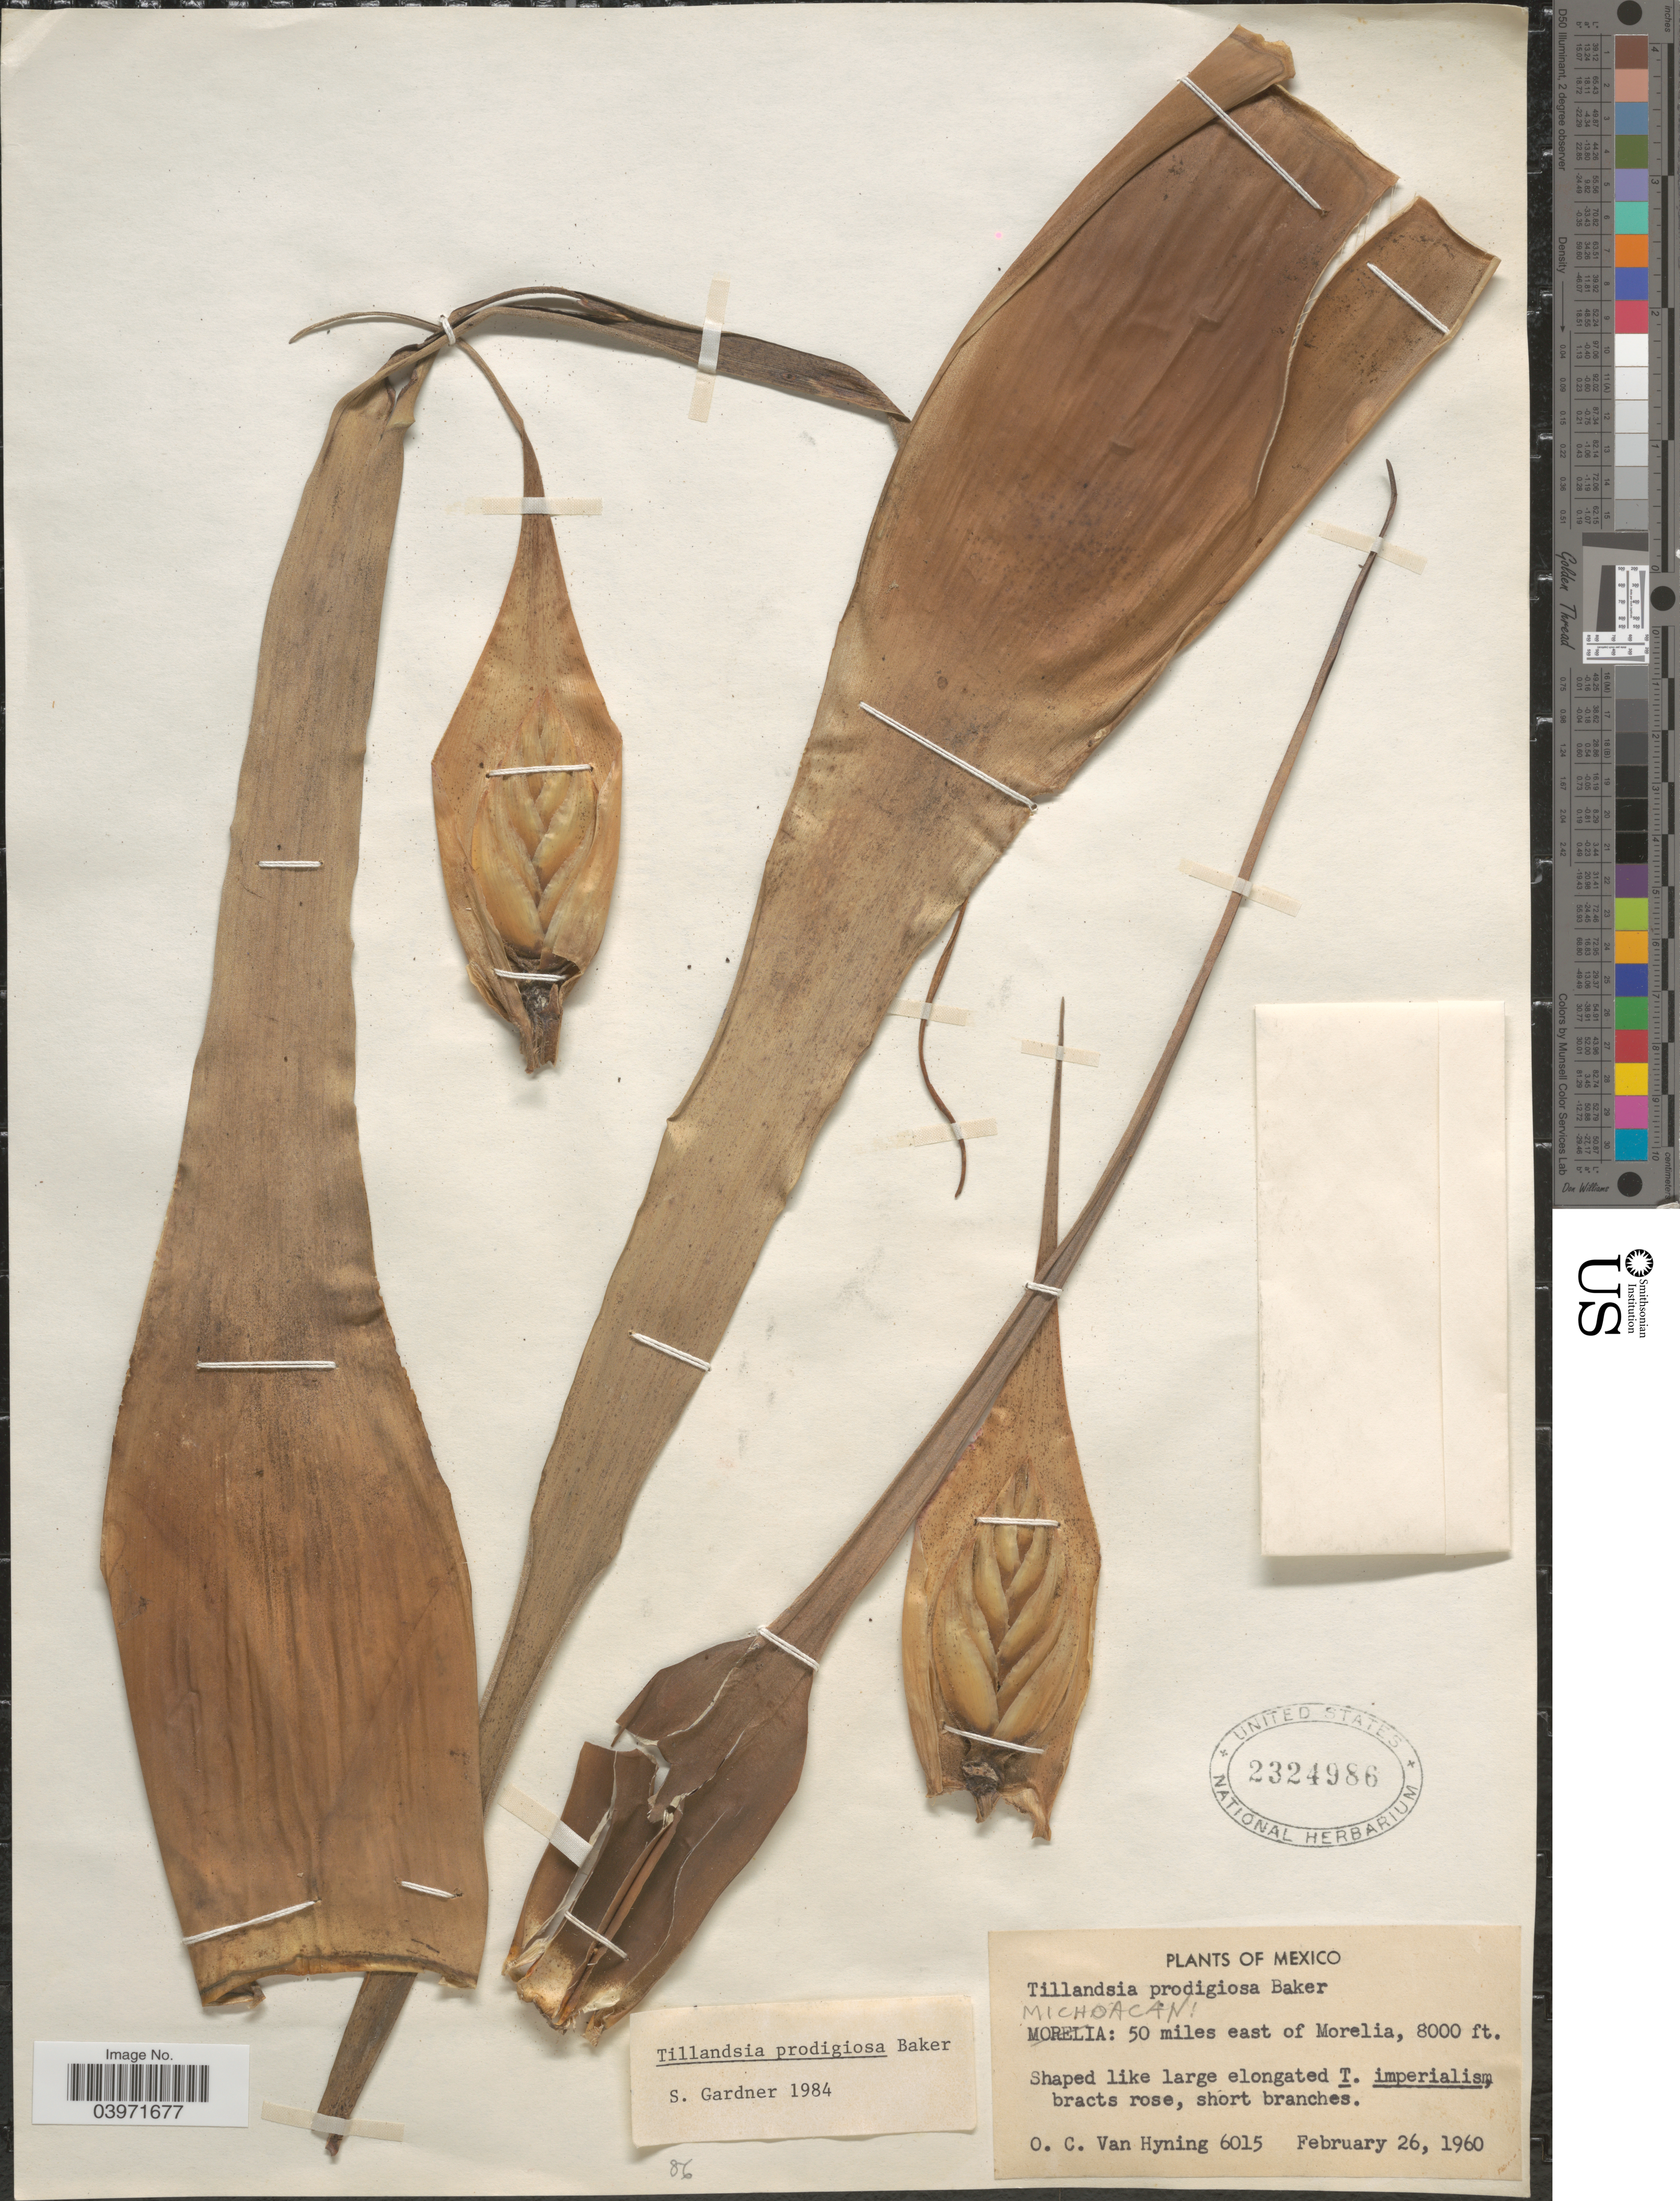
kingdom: Plantae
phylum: Tracheophyta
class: Liliopsida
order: Poales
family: Bromeliaceae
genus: Tillandsia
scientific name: Tillandsia prodigiosa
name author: (Lem.) Baker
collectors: O. Van Hyning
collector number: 6015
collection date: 1960-02-26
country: Mexico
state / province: Michoacán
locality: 50 miles east of Morelia.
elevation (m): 2438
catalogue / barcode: US 2324986